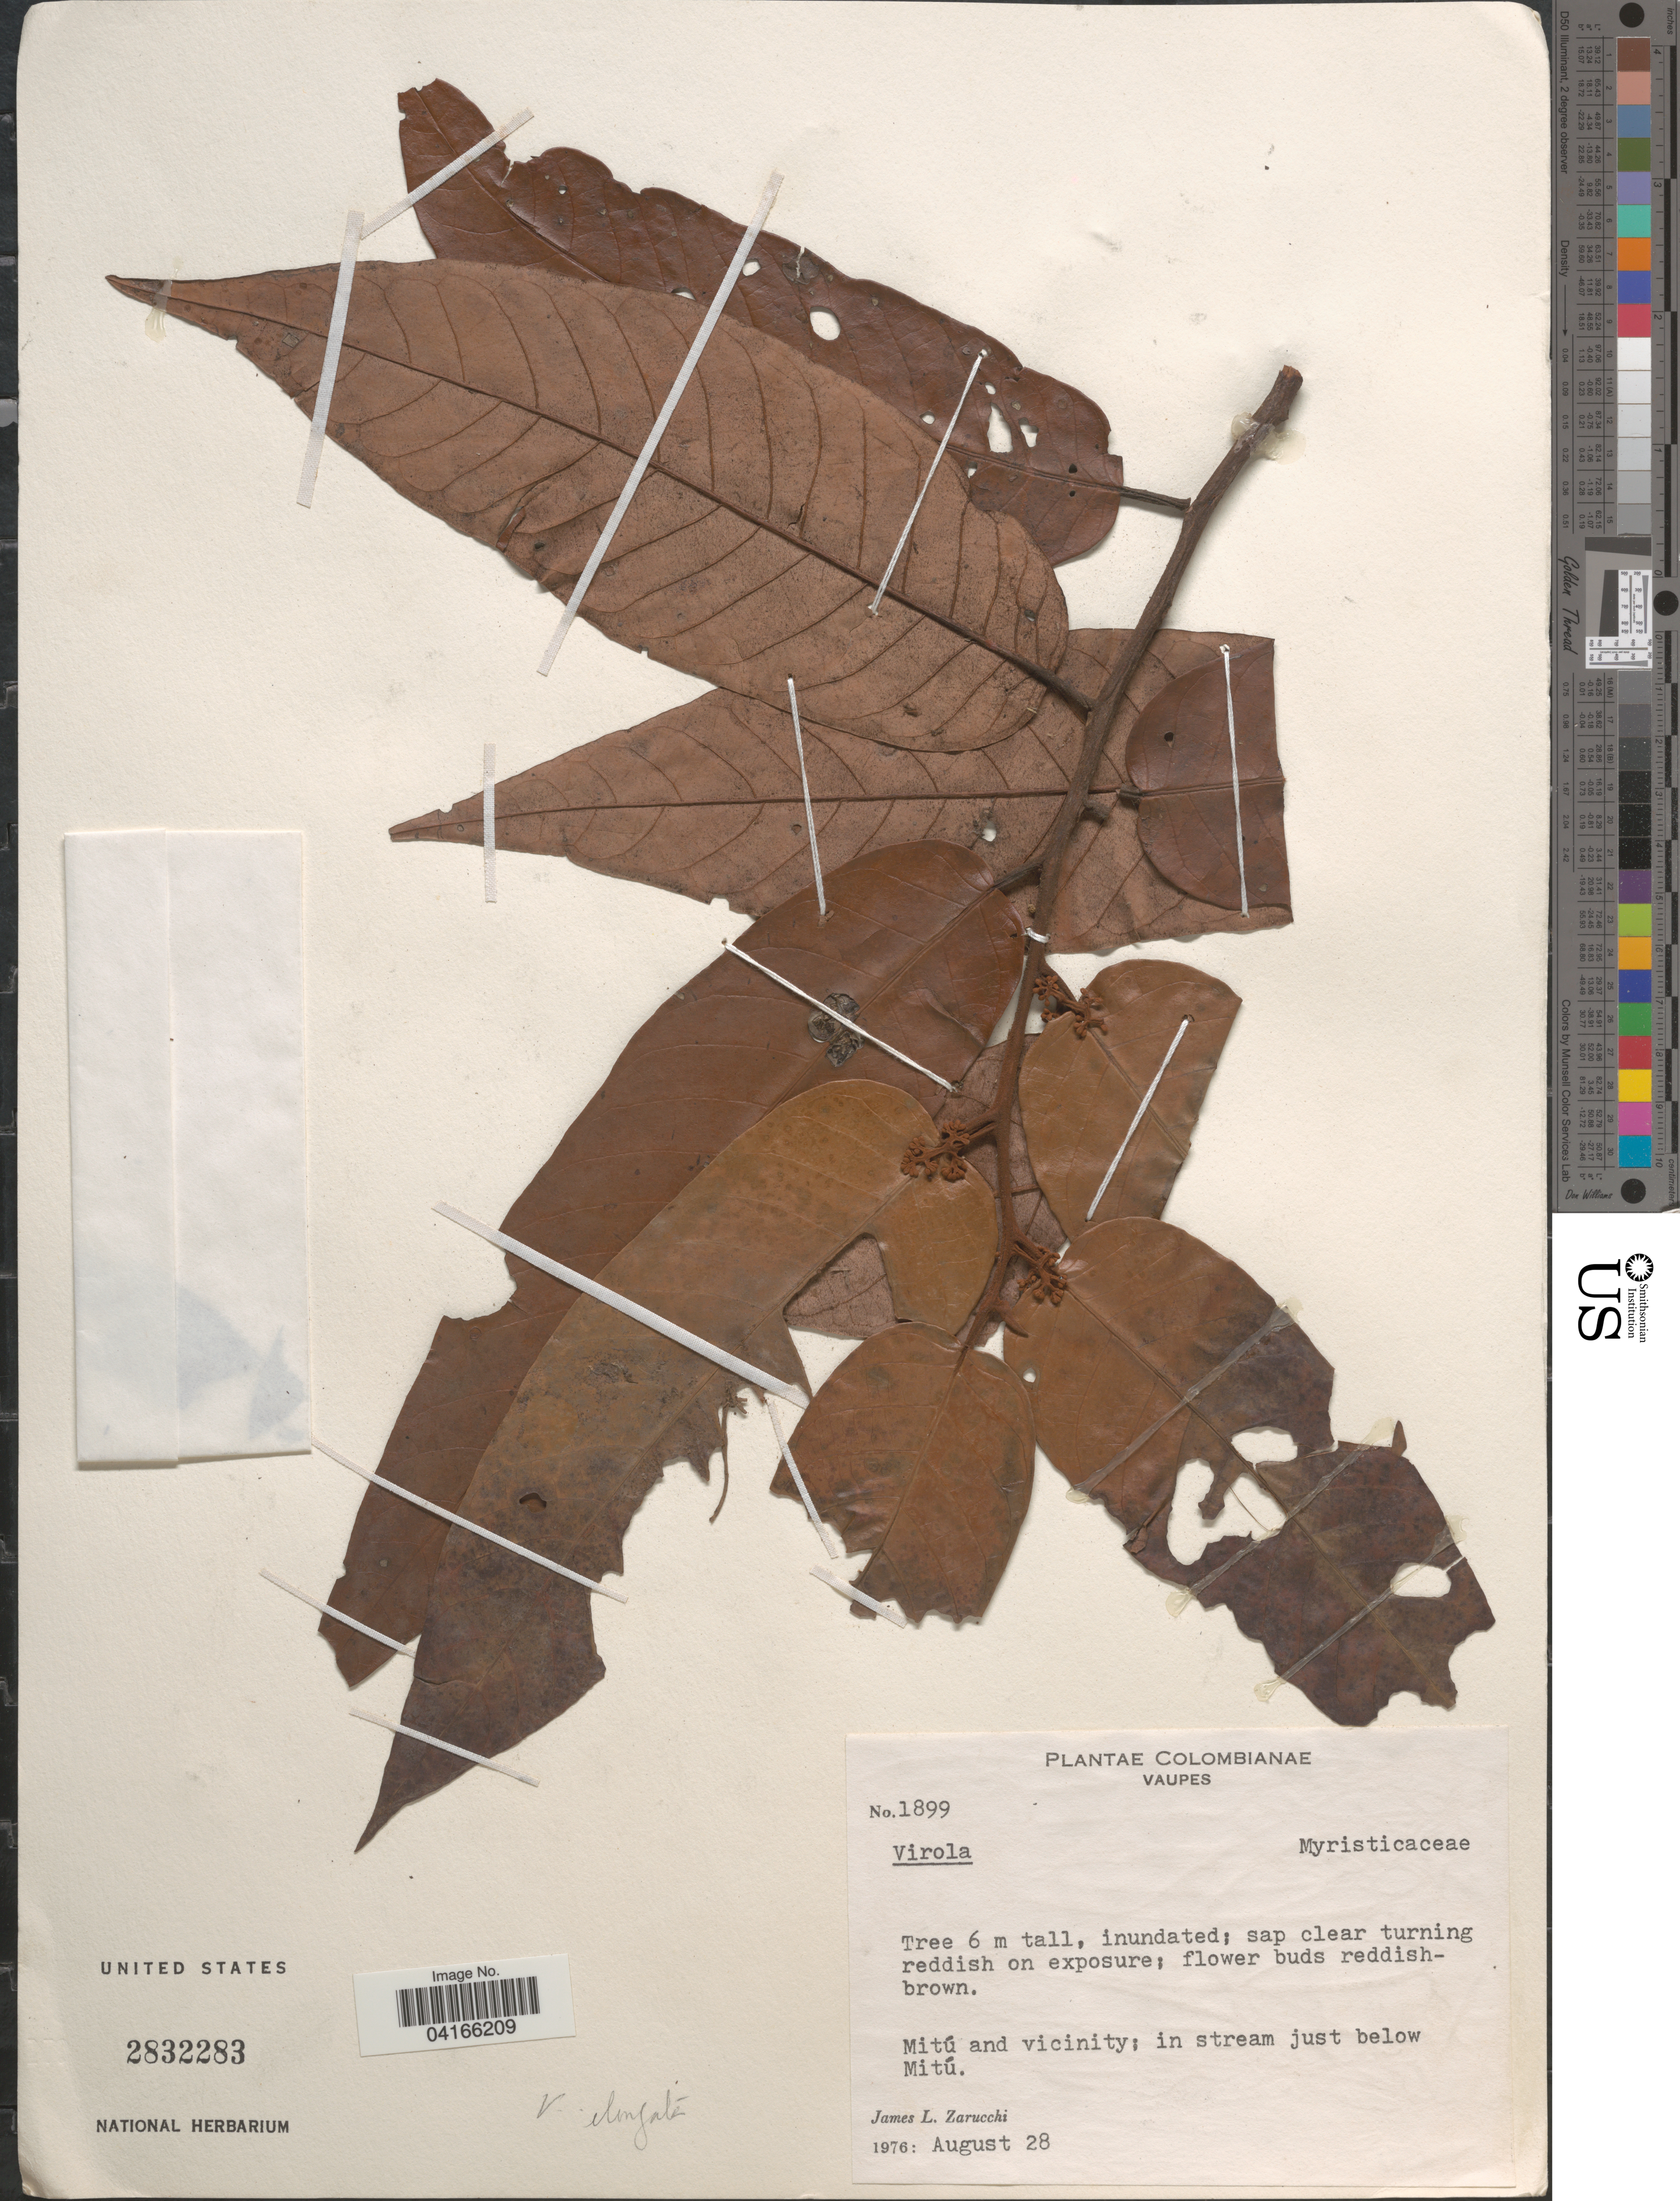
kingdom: Plantae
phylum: Tracheophyta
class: Magnoliopsida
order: Magnoliales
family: Myristicaceae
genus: Virola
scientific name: Virola elongata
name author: (Benth.) Warb.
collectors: J. L. Zarucchi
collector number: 1899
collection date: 1976-08-28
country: Colombia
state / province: Vaupés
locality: Mitú and vicinity; in stream just below Mitú.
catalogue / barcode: US 2832283